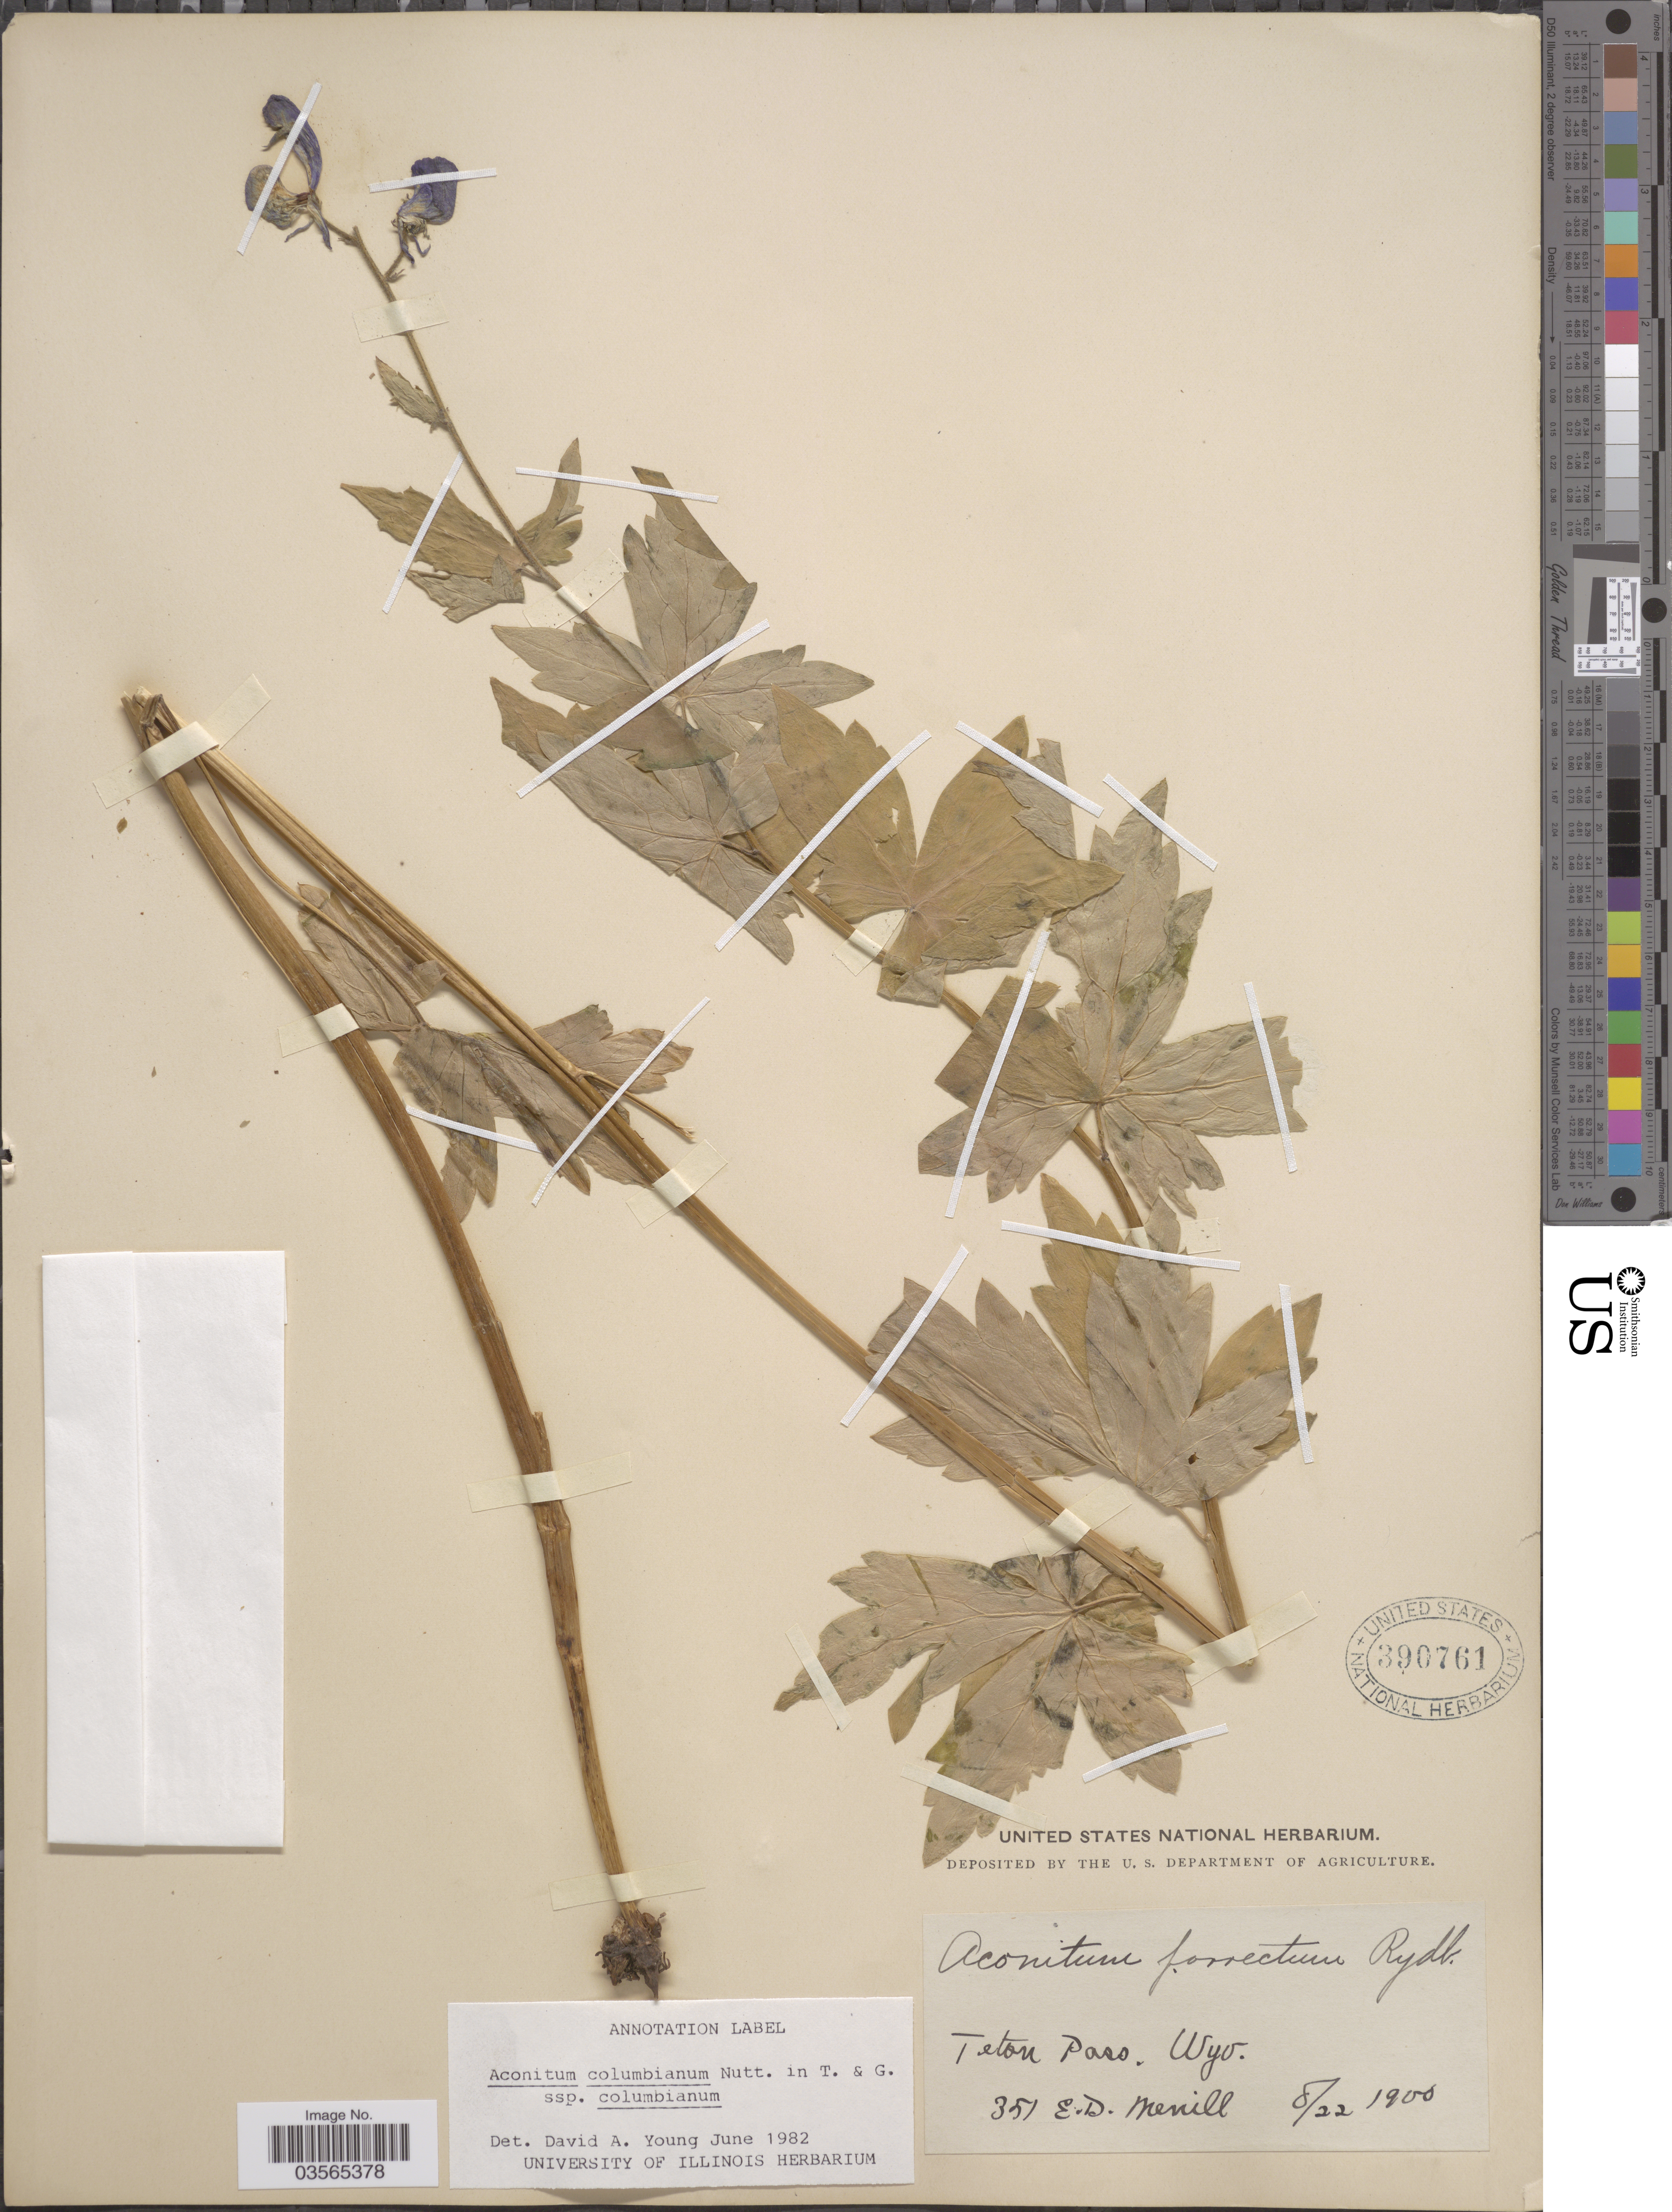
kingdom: Plantae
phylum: Tracheophyta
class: Magnoliopsida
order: Ranunculales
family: Ranunculaceae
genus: Aconitum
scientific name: Aconitum columbianum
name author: Nutt.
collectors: E. D. Merrill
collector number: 351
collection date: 1900-08-22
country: United States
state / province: Wyoming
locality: Teton Pass.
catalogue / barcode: US 390761